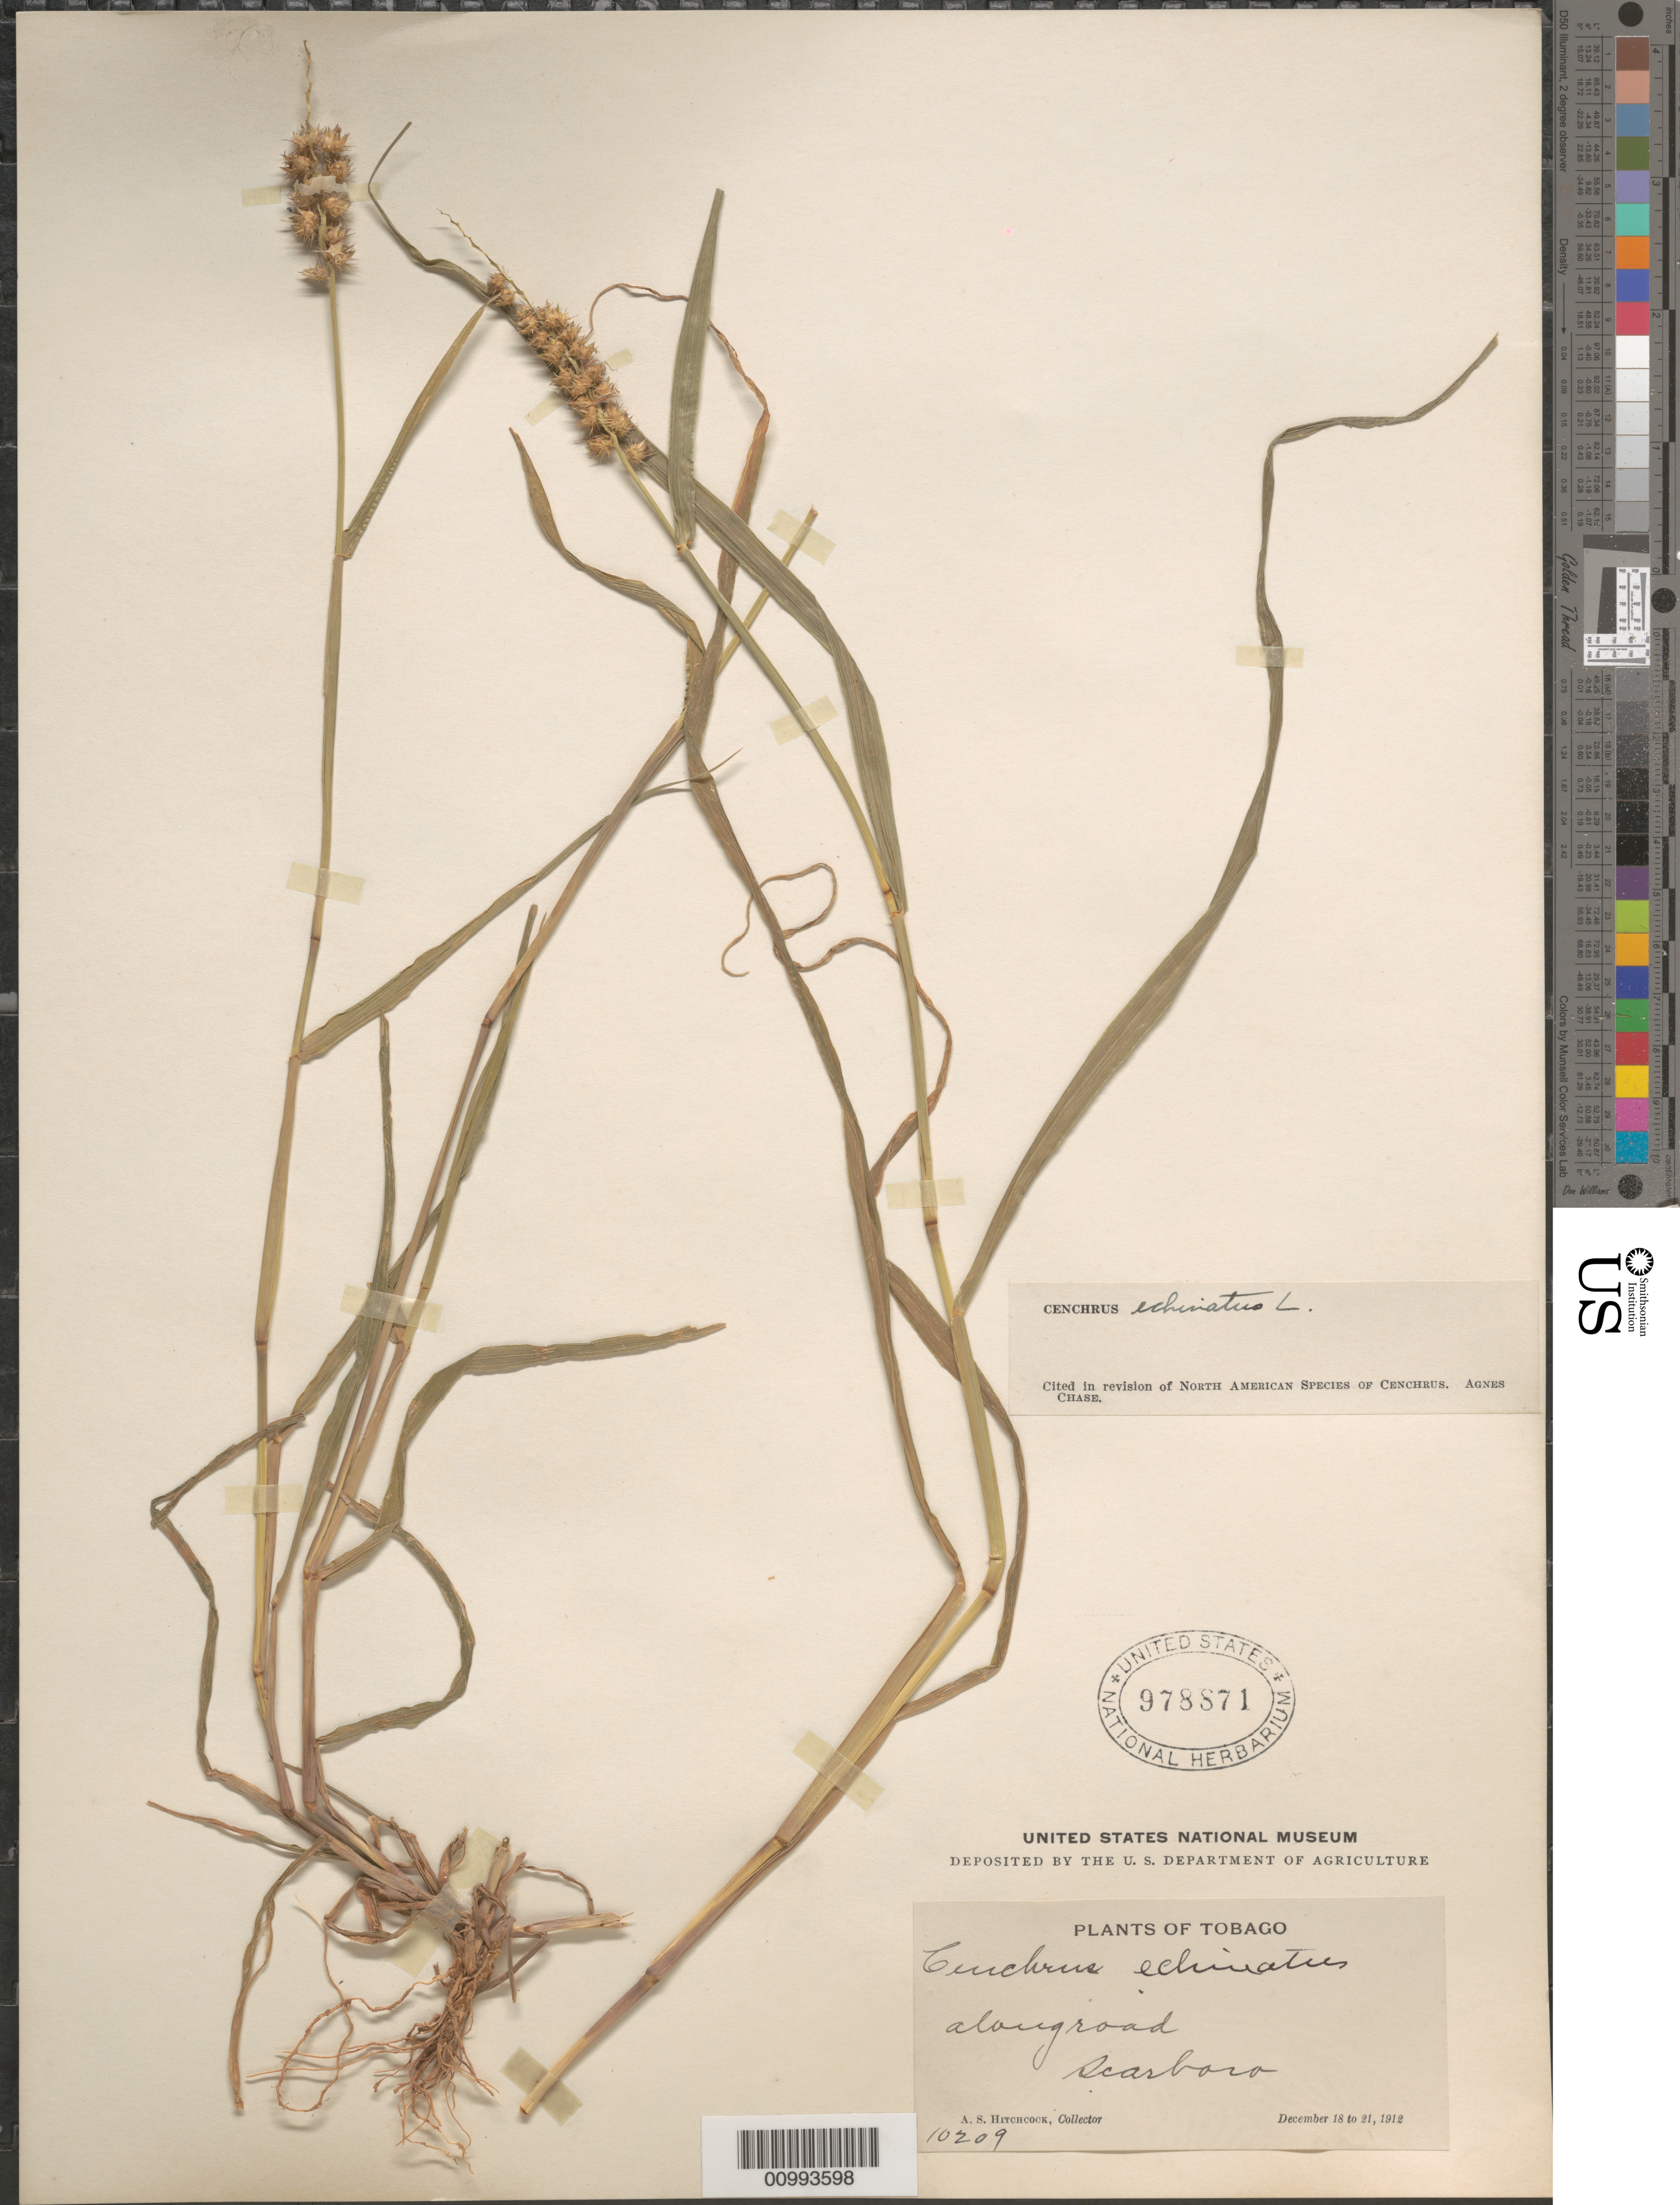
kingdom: Plantae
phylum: Tracheophyta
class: Liliopsida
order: Poales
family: Poaceae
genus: Cenchrus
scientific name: Cenchrus echinatus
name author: L.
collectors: A. S. Hitchcock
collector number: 10209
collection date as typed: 18 Dec 1912 to21 Dec 1912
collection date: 1912-12-18/1912-12-21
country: Trinidad and Tobago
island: Tobago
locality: Scarborough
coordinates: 0 N, 0 E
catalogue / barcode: US 978871